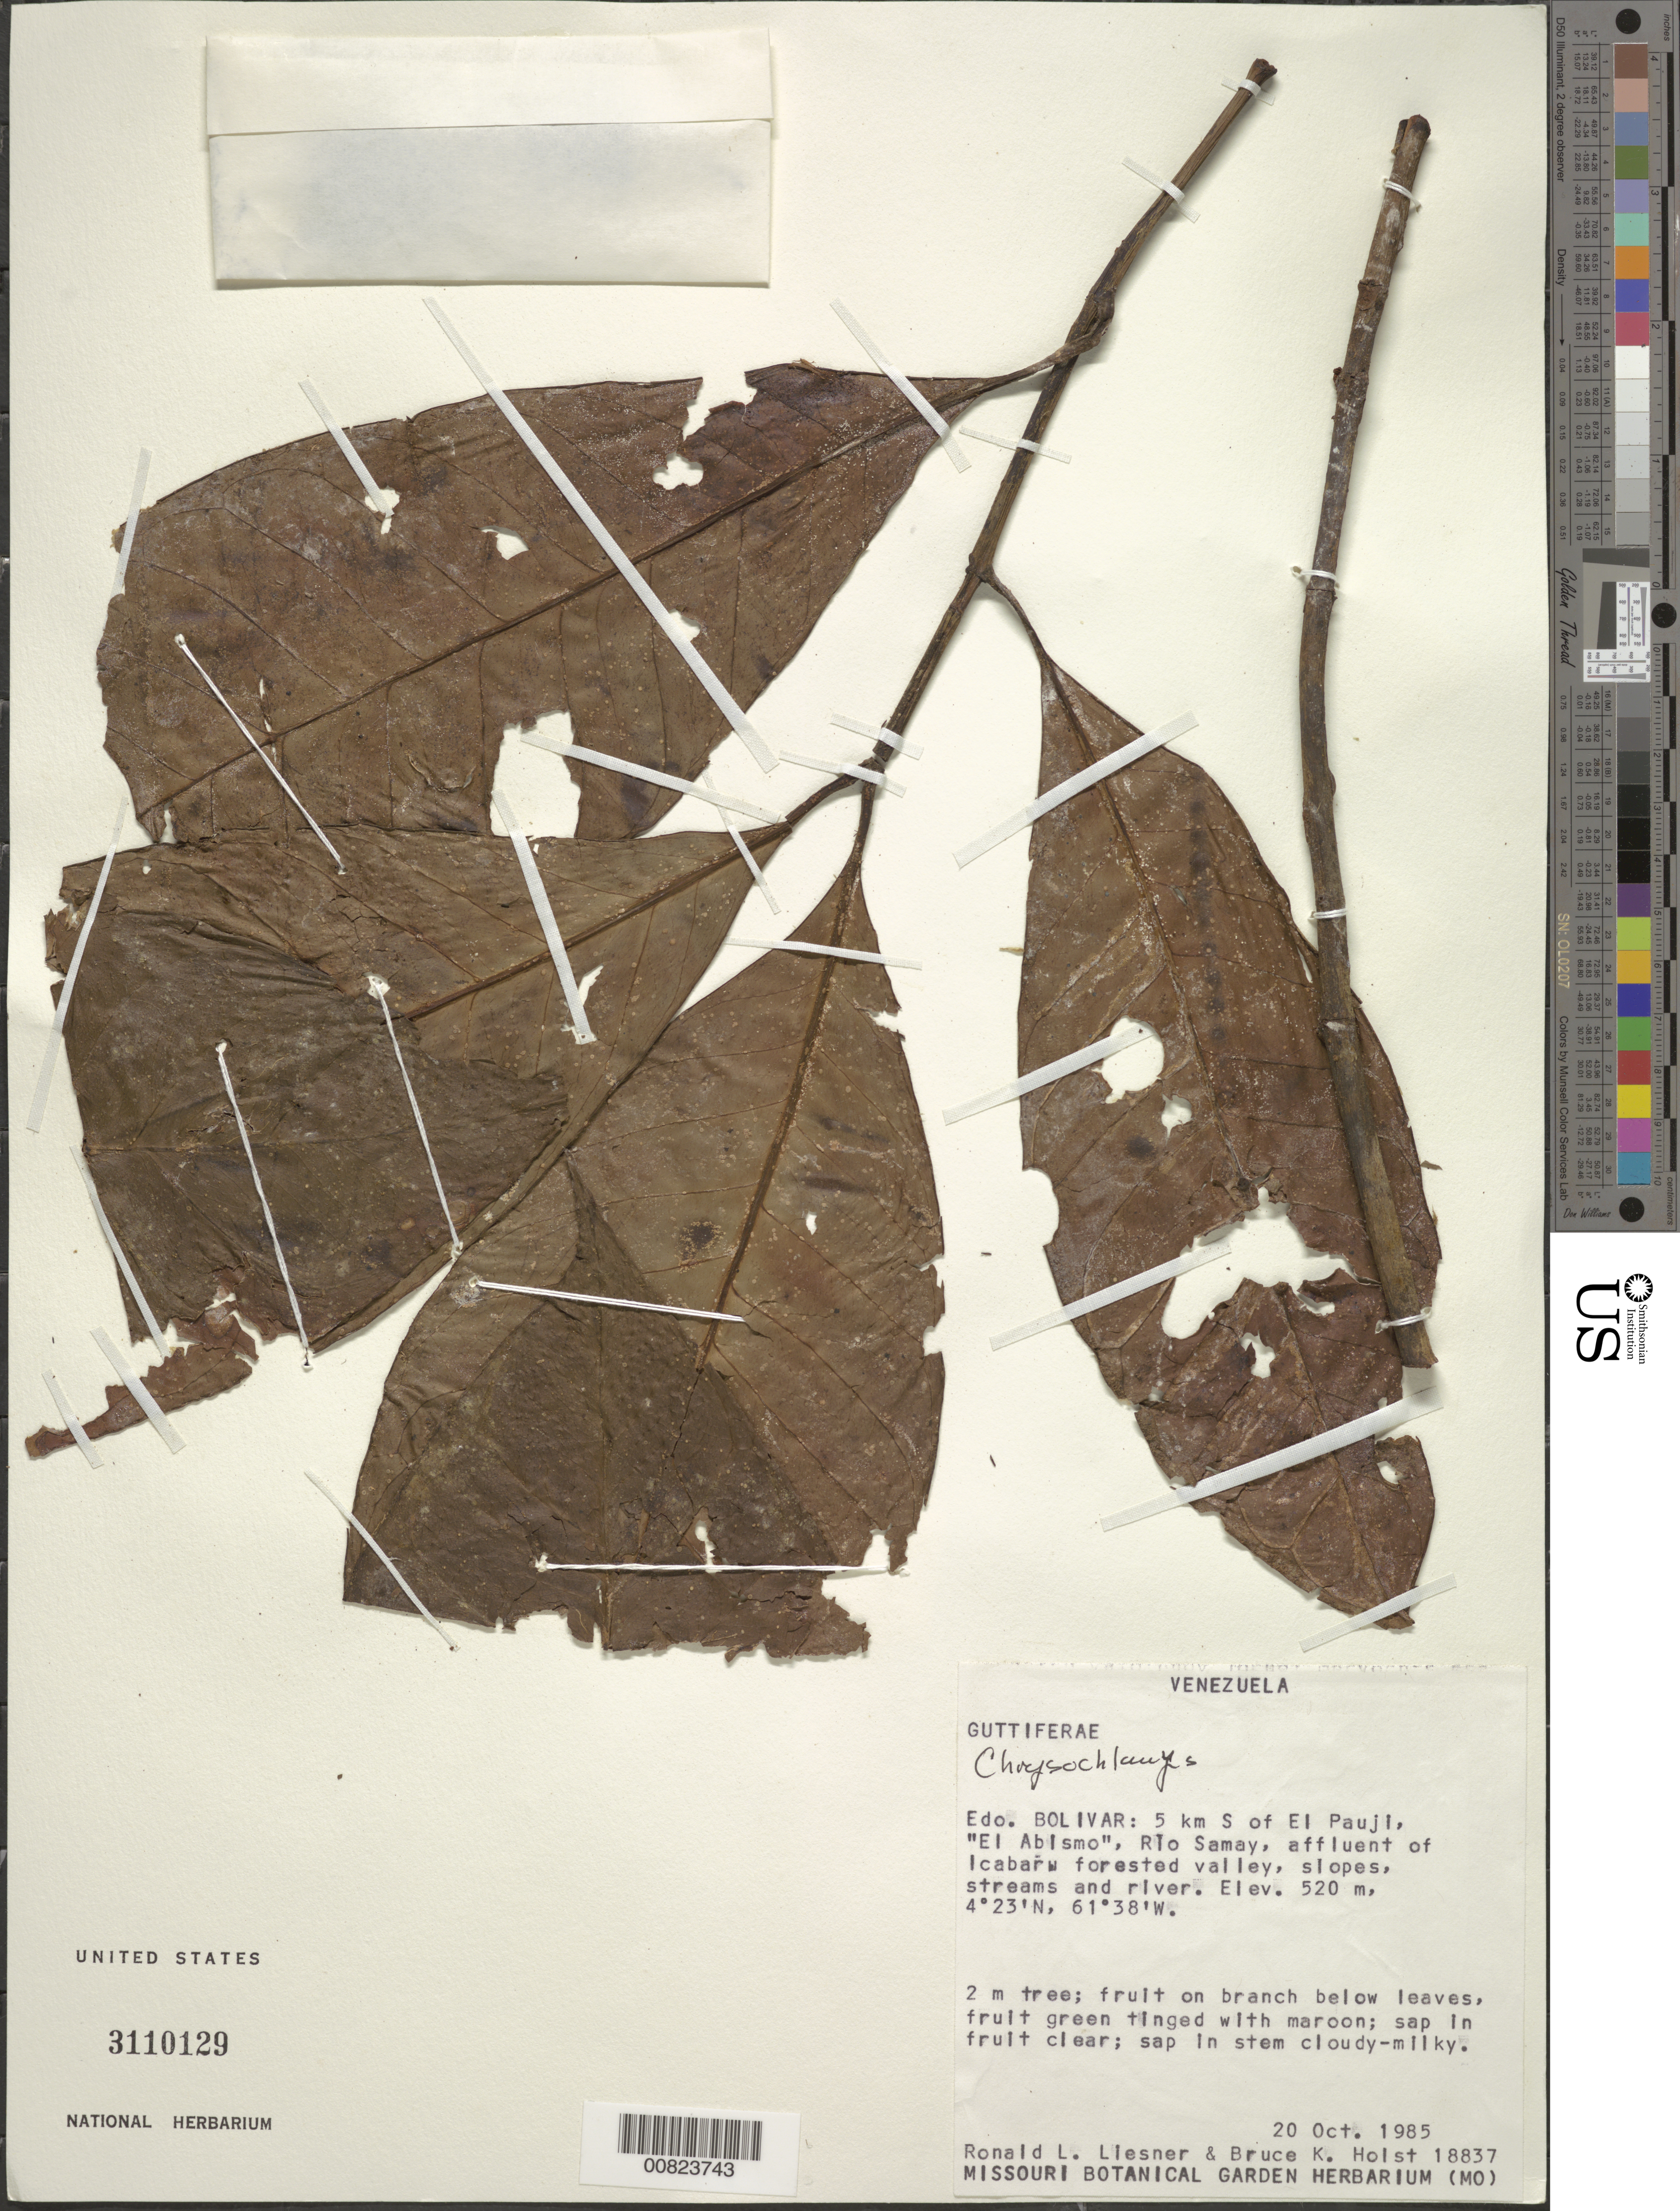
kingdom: Plantae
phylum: Tracheophyta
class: Magnoliopsida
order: Malpighiales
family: Clusiaceae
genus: Chrysochlamys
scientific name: Chrysochlamys sp.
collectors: R. L. Liesner & B. Holst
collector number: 18837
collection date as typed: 20-Oct-85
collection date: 1985-10-20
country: Venezuela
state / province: Bolívar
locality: El Pauji, 5 km S of, "El Abismo", Río Samay, affluent of Icabarú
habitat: Forested valley, slopes, streams and river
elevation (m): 520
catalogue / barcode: US 3110129